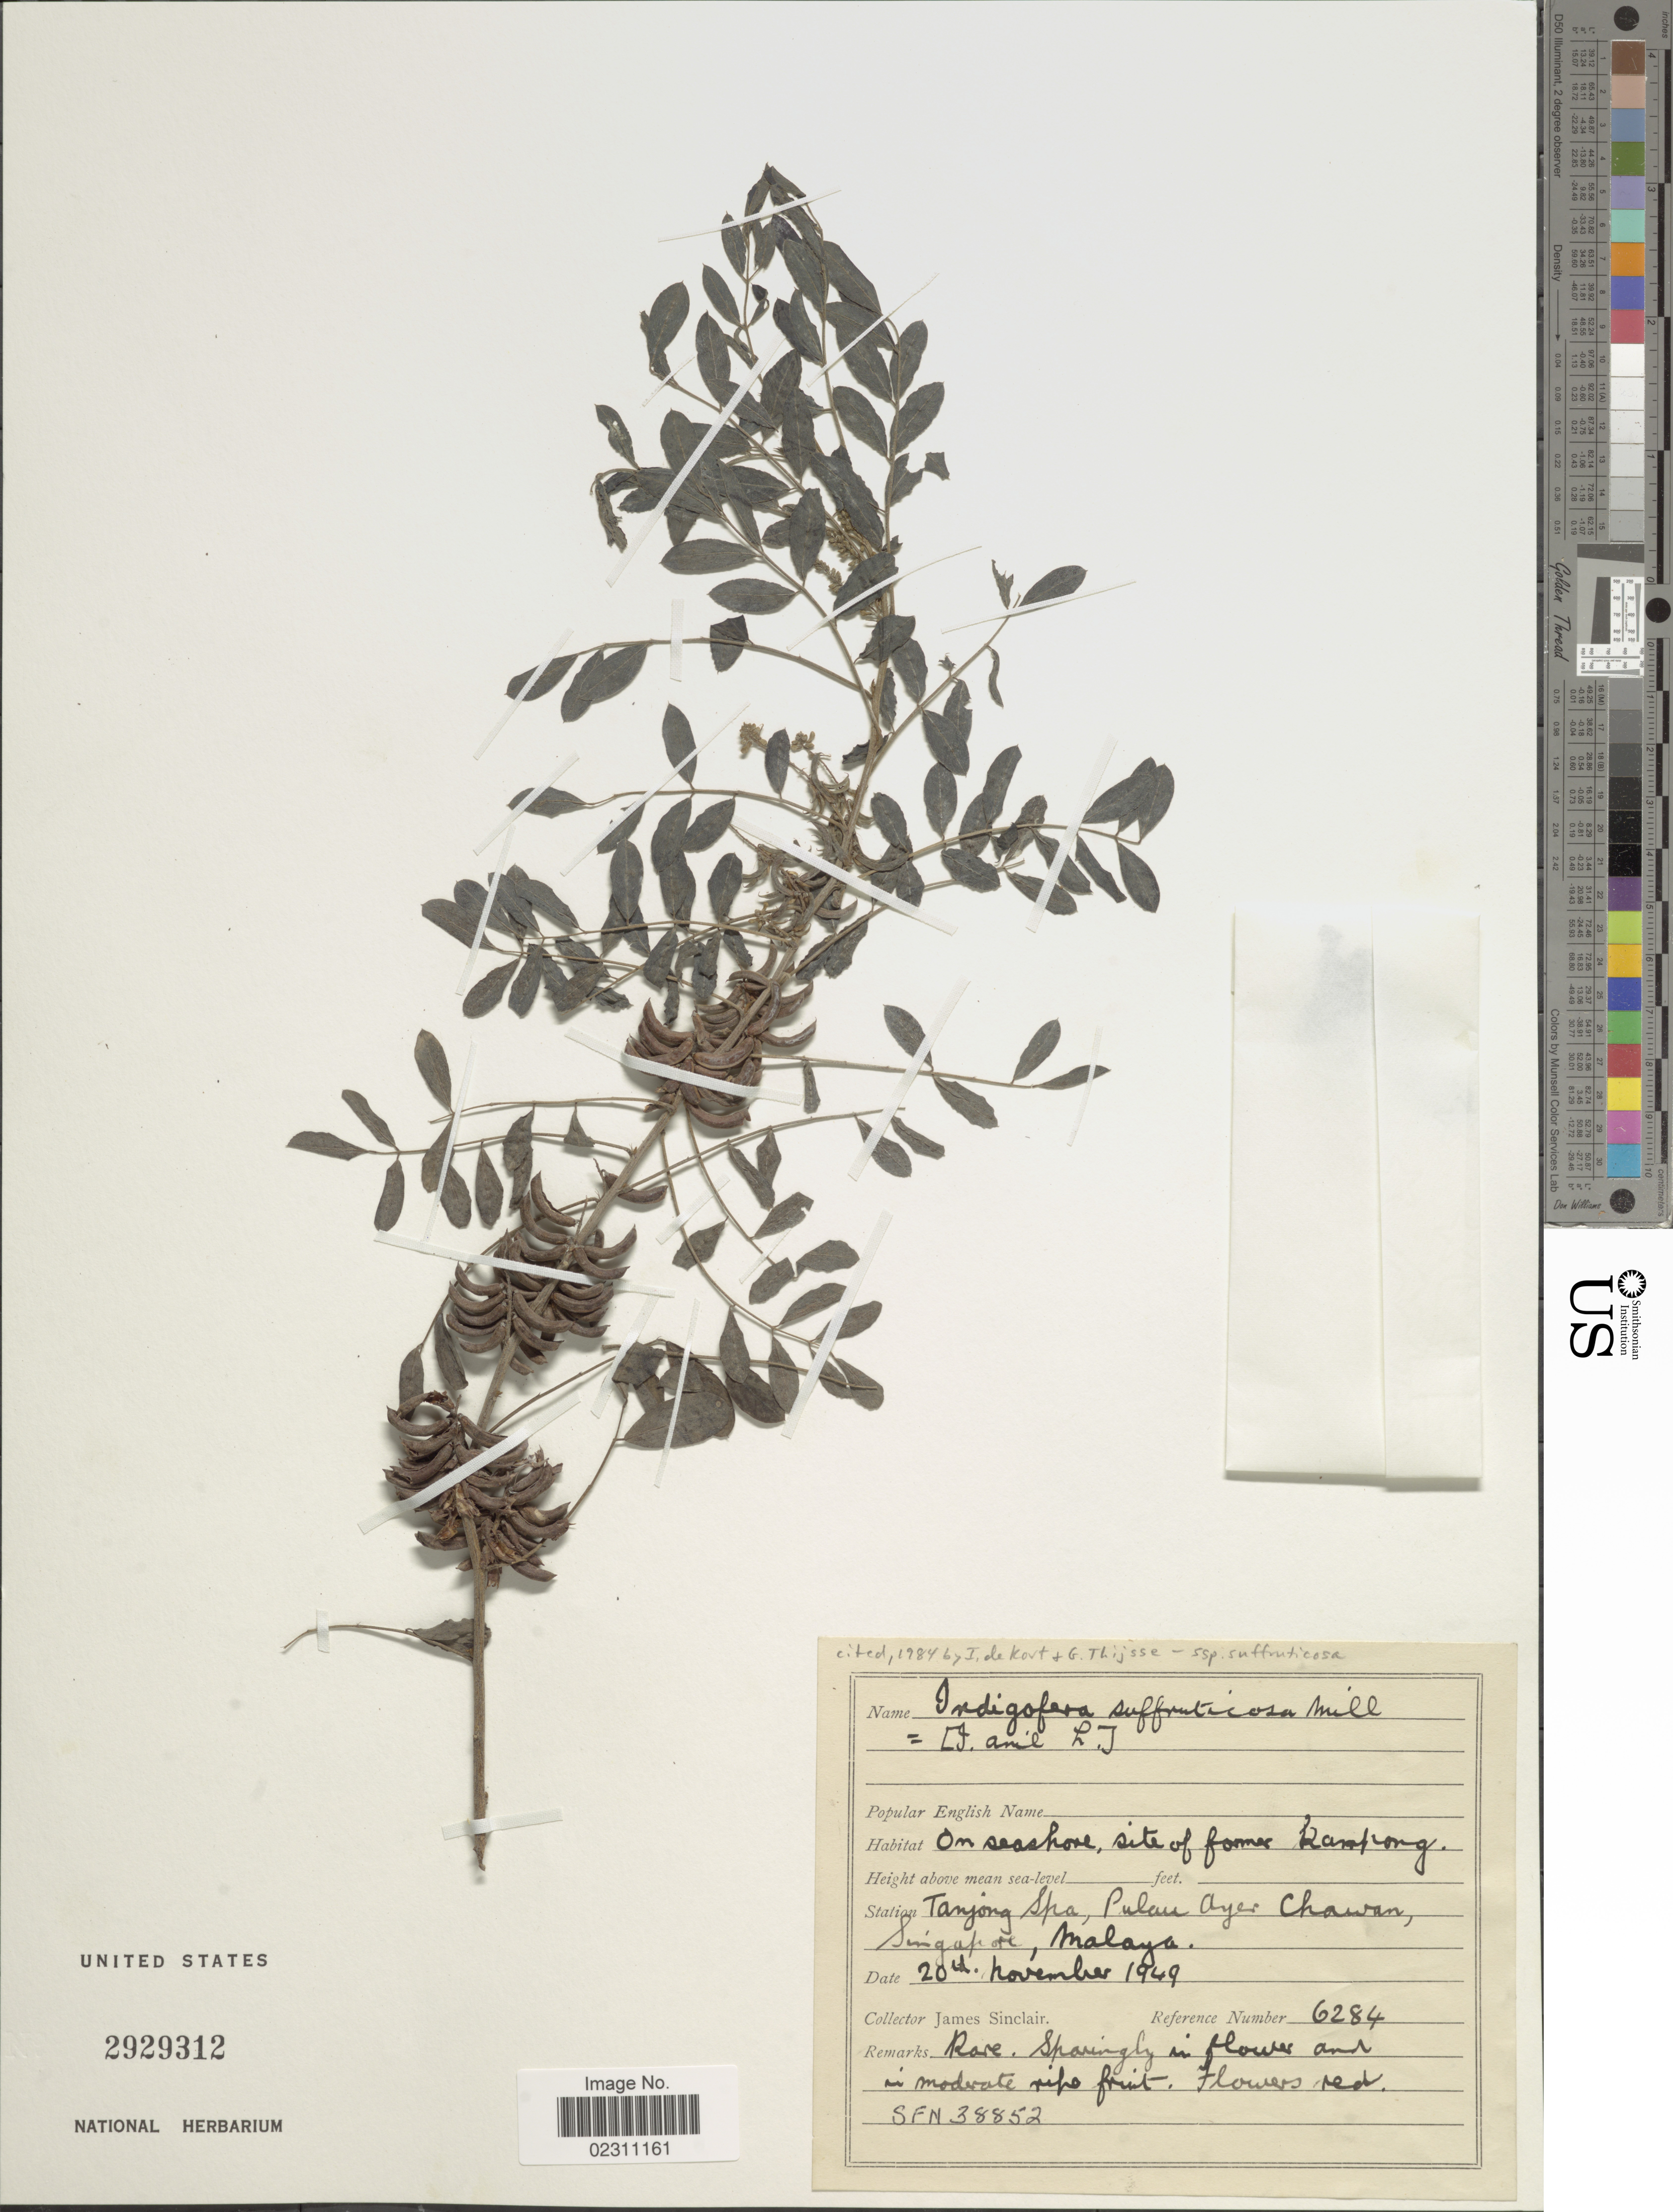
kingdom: Plantae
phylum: Tracheophyta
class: Magnoliopsida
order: Fabales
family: Fabaceae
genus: Indigofera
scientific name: Indigofera suffruticosa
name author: Mill.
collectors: J. Sinclair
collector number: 6284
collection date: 1949-11-20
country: Singapore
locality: On seashore, site of former Kampong. Tanjong Spa, Pulau Ayer Chawan, Singapore, Malaya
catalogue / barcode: US 2929312